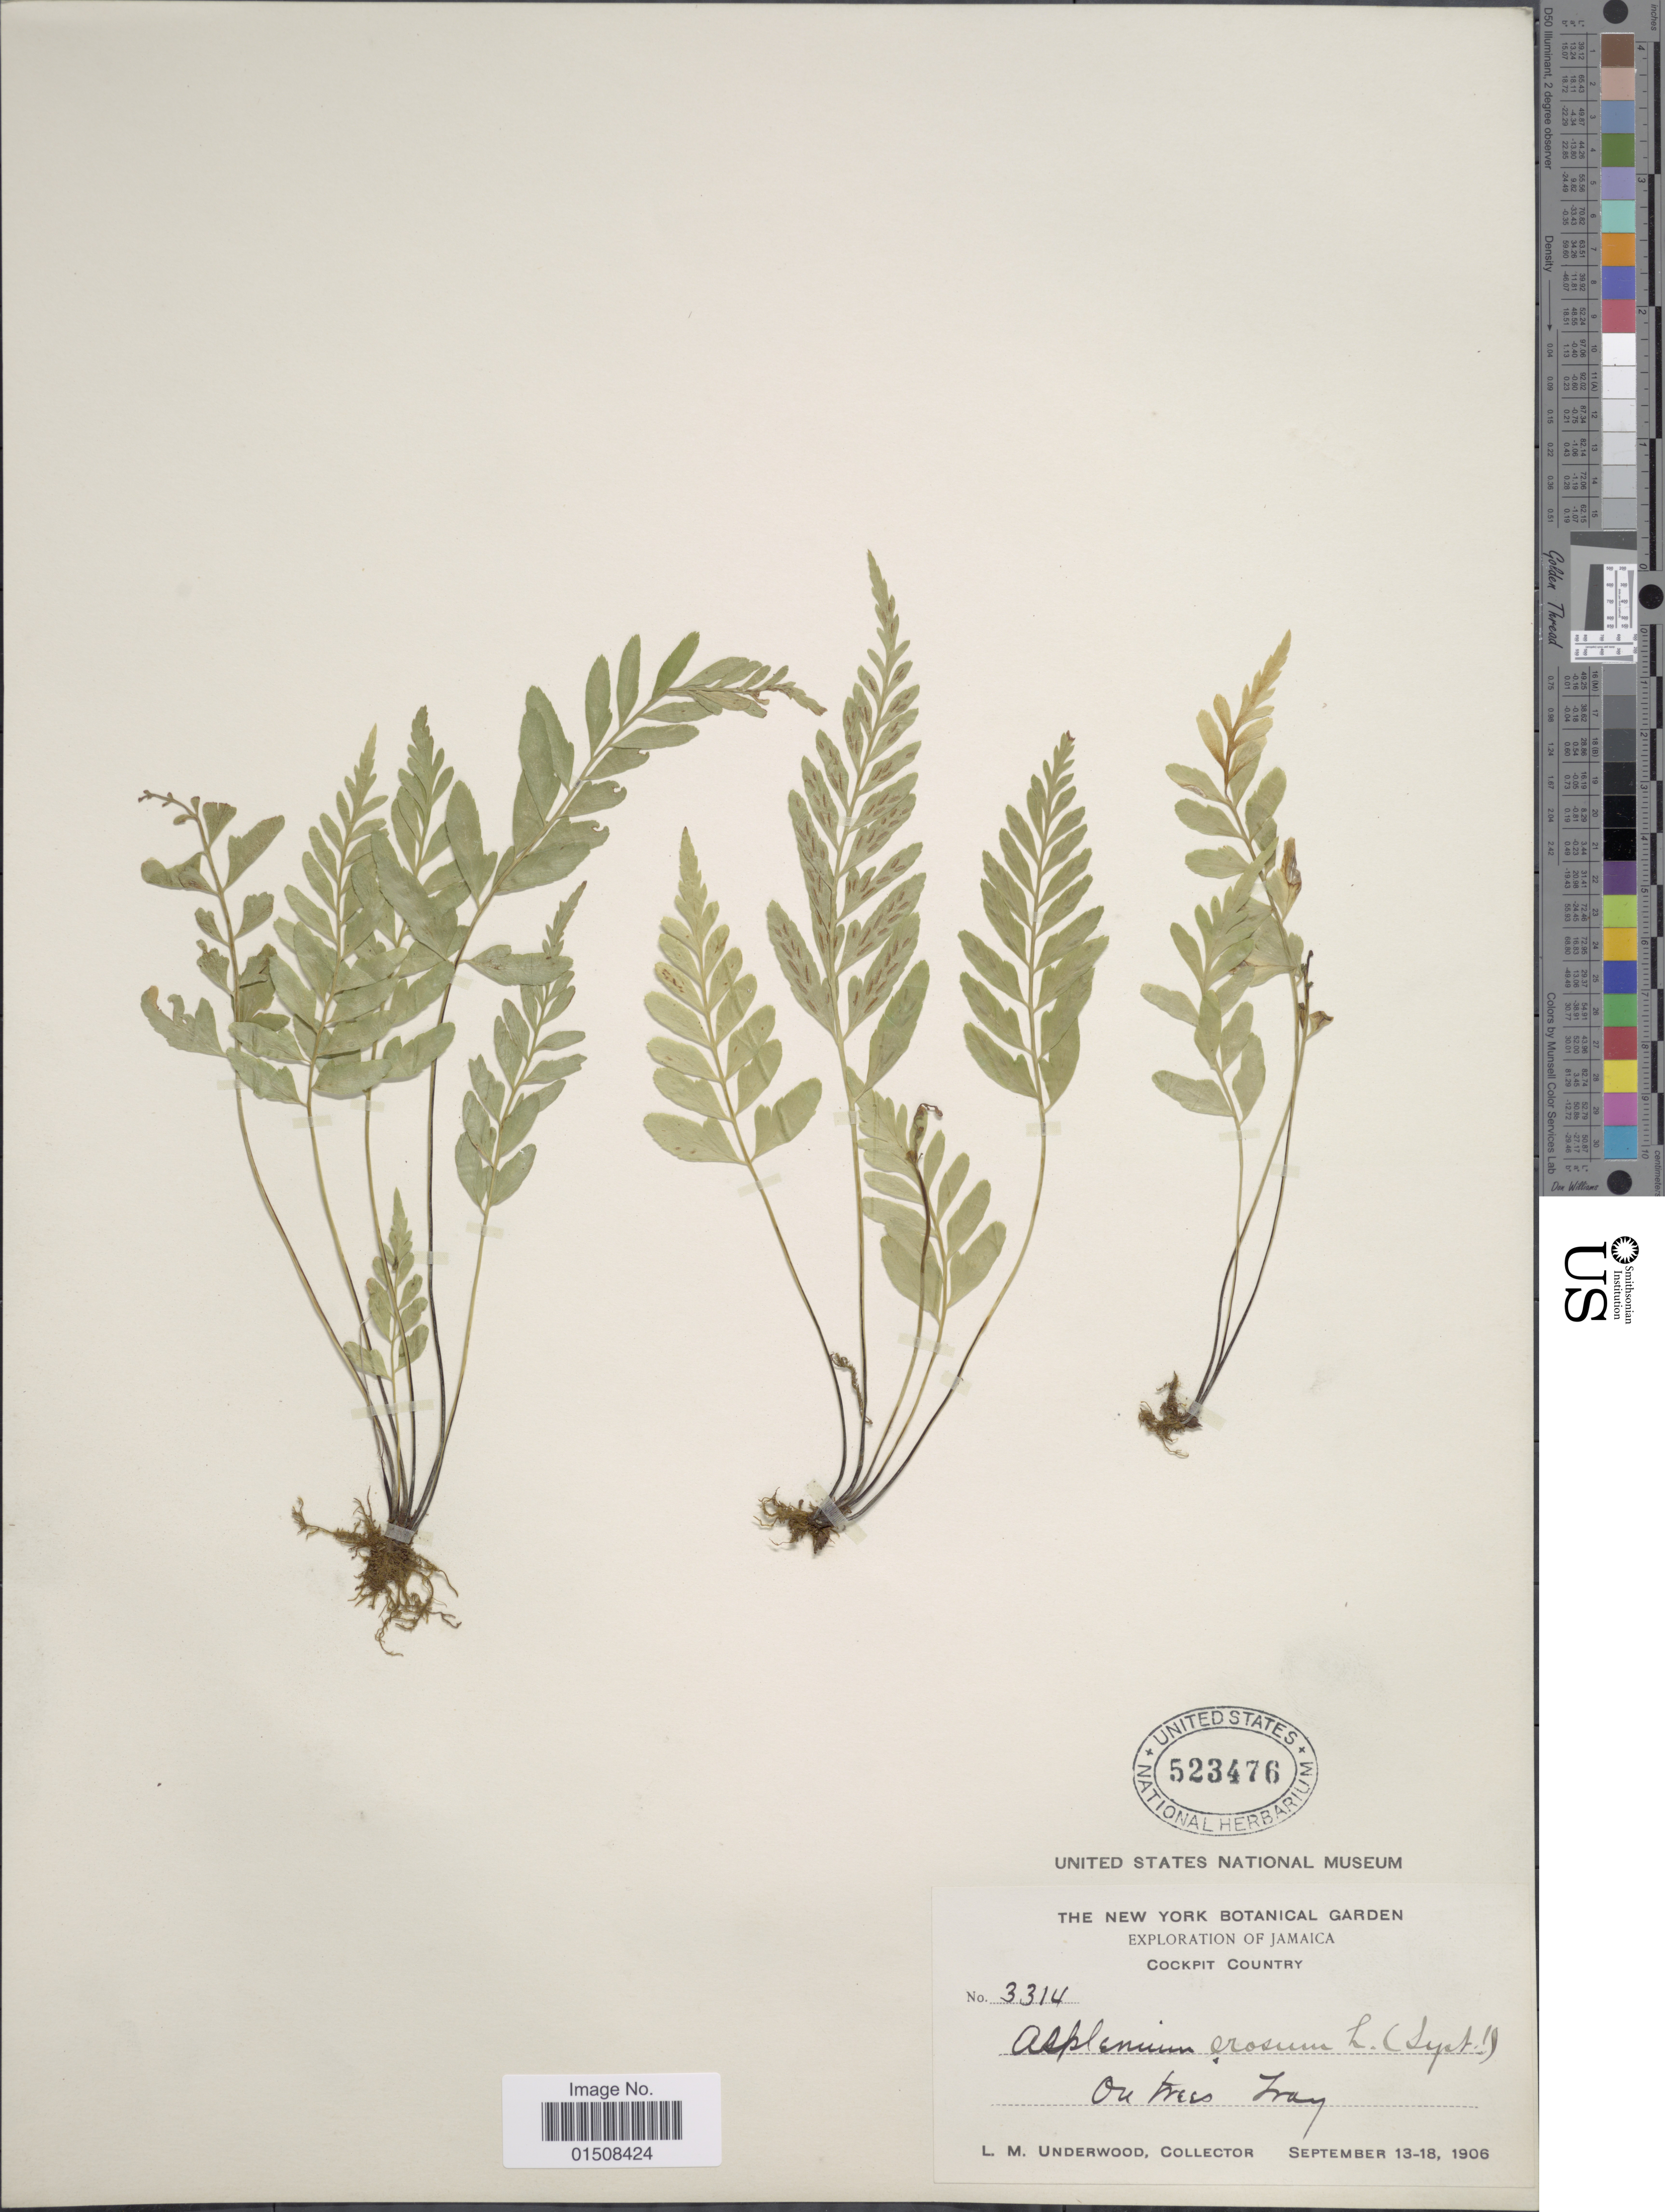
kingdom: Plantae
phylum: Tracheophyta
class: Polypodiopsida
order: Polypodiales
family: Aspleniaceae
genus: Asplenium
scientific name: Asplenium auritum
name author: Sw.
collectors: L. M. Underwood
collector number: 3314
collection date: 1906-09-13/1906-09-18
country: Jamaica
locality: Exploration of Jamaica, Cockpit Country, on trees Troy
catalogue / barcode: US 523476